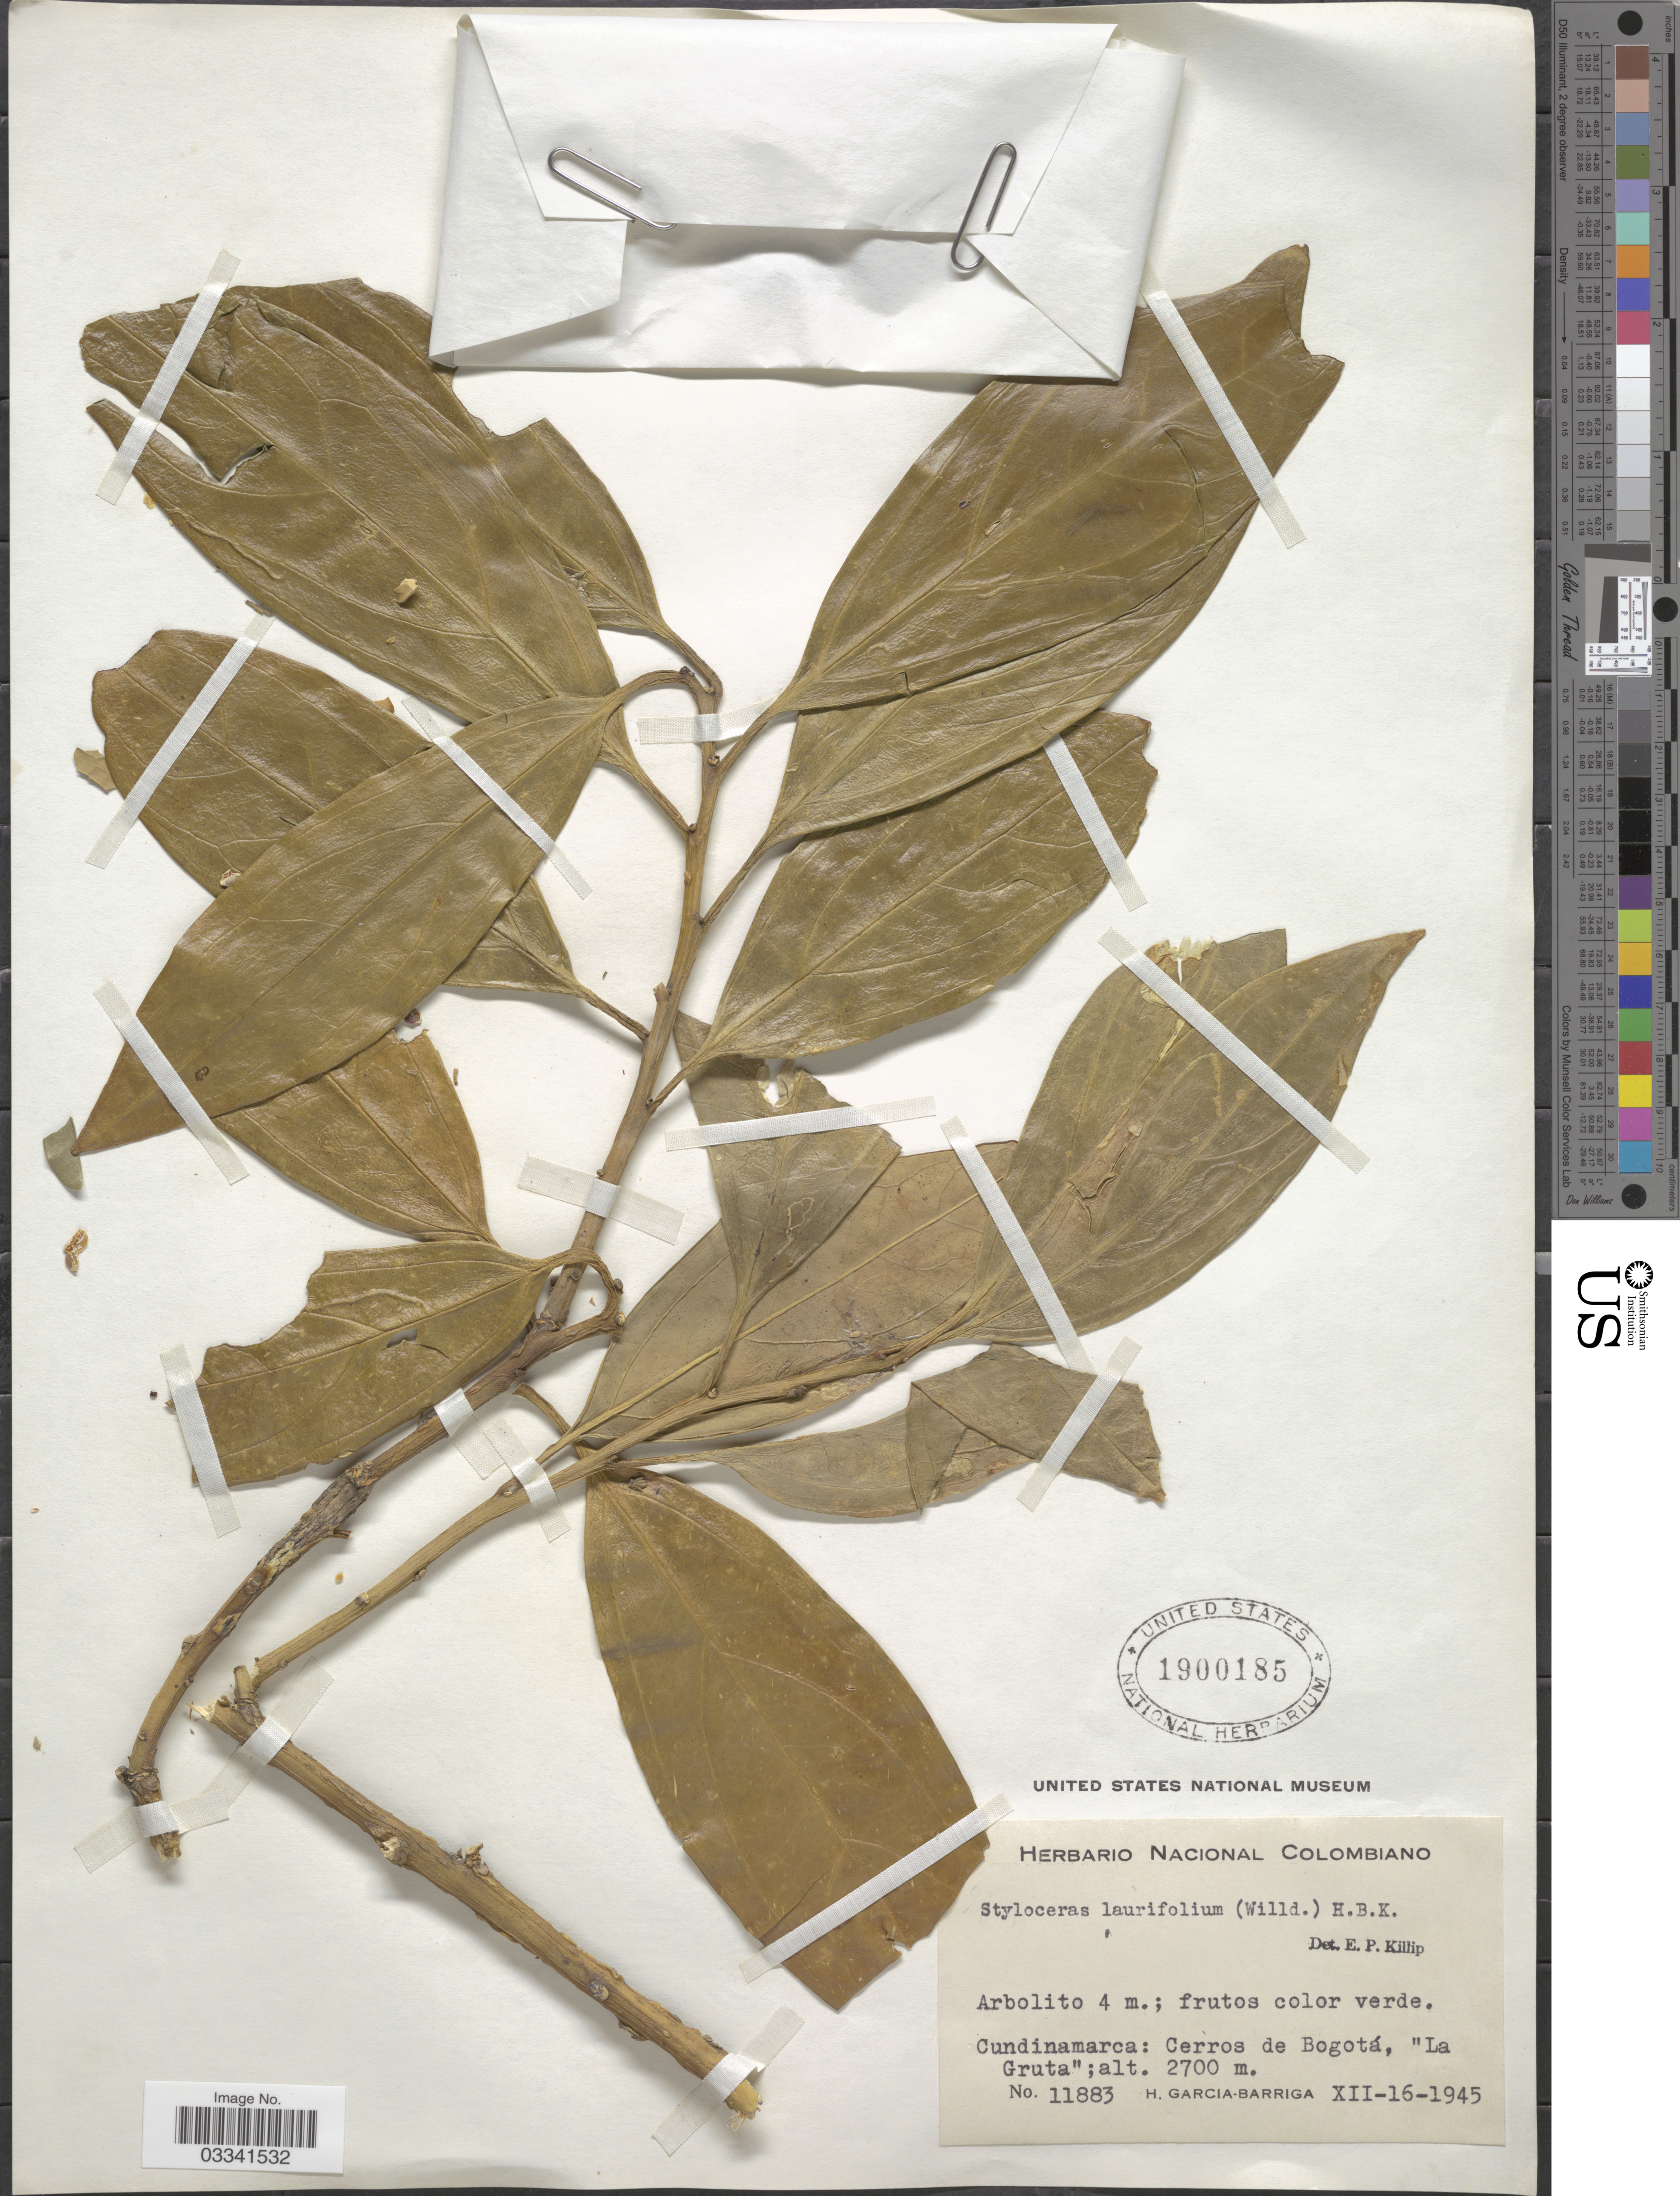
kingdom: Plantae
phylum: Tracheophyta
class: Magnoliopsida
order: Buxales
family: Buxaceae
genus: Styloceras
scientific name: Styloceras laurifolium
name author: (Willd.) Kunth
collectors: H. García Barriga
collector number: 11883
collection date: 1945-12-16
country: Colombia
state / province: Cundinamarca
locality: Cerros de Bogotá, "La Gruta".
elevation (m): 2700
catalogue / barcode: US 1900185